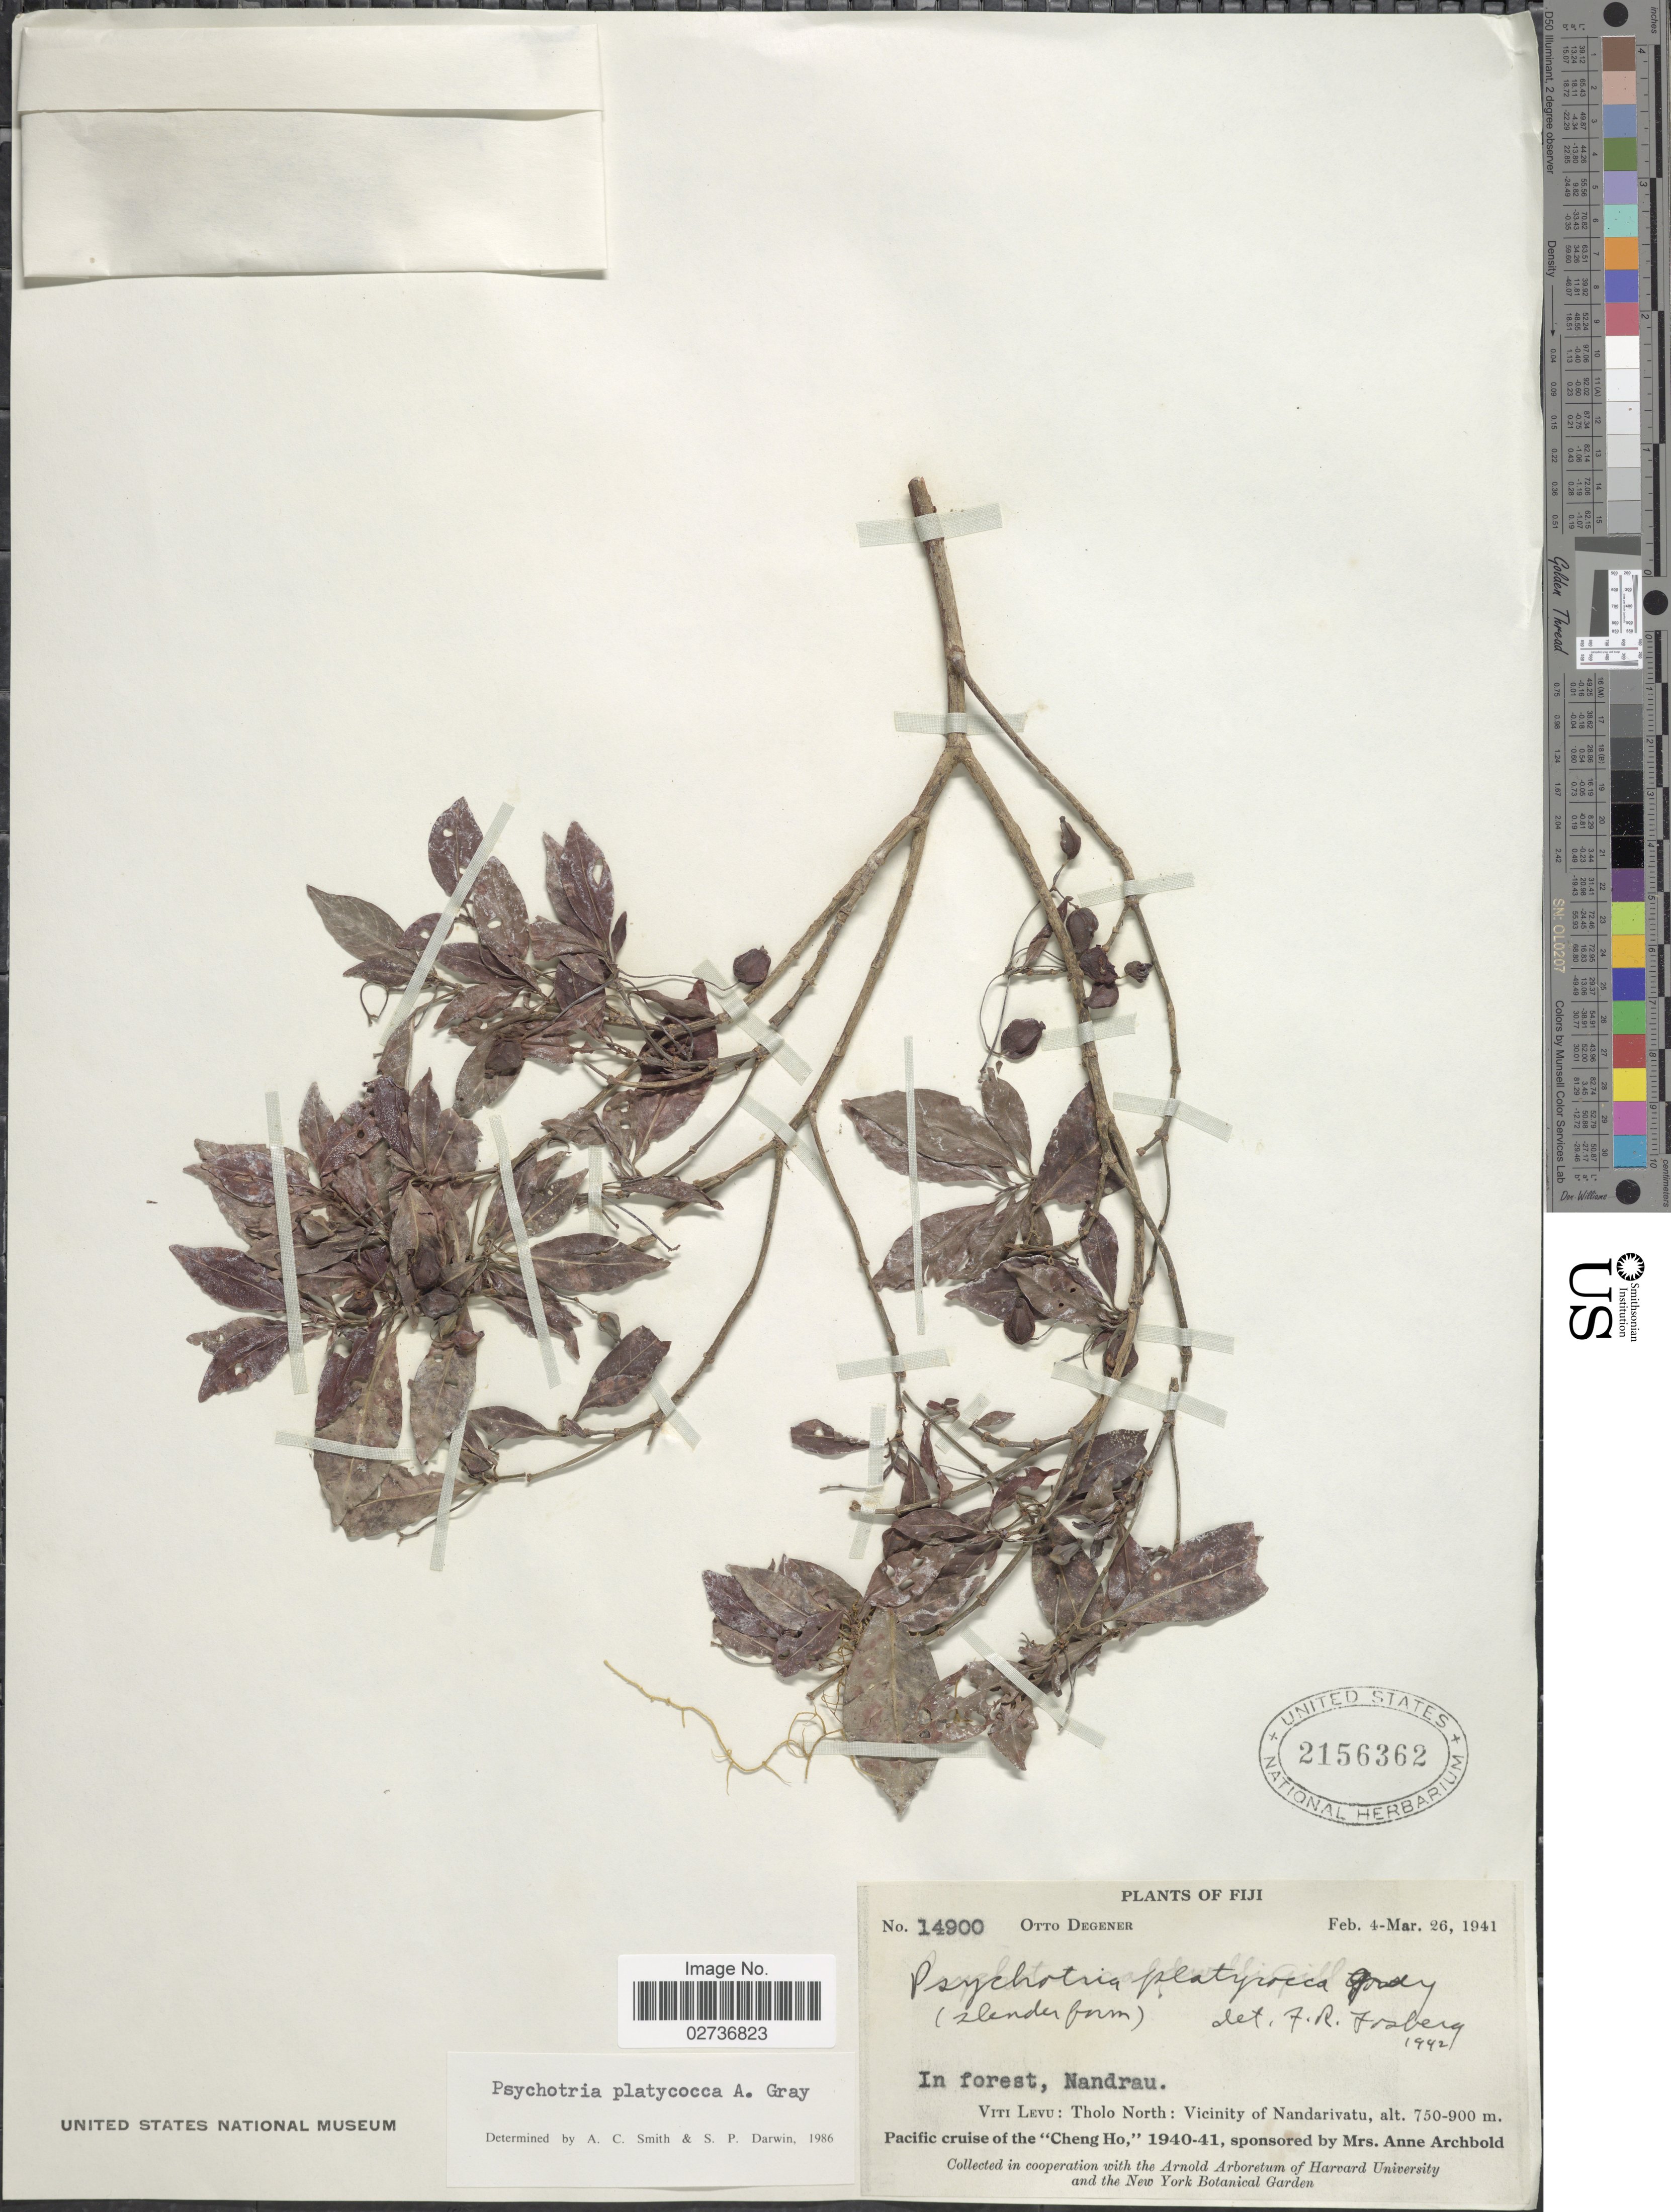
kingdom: Plantae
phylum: Tracheophyta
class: Magnoliopsida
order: Gentianales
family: Rubiaceae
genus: Psychotria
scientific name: Psychotria platycocca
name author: A. Gray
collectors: O. Degener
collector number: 14900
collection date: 1941-02-04/1941-03-26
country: Fiji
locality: Viti Levu: Tholo North: Vicinity of Nandarivatu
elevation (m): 750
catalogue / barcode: US 2156362